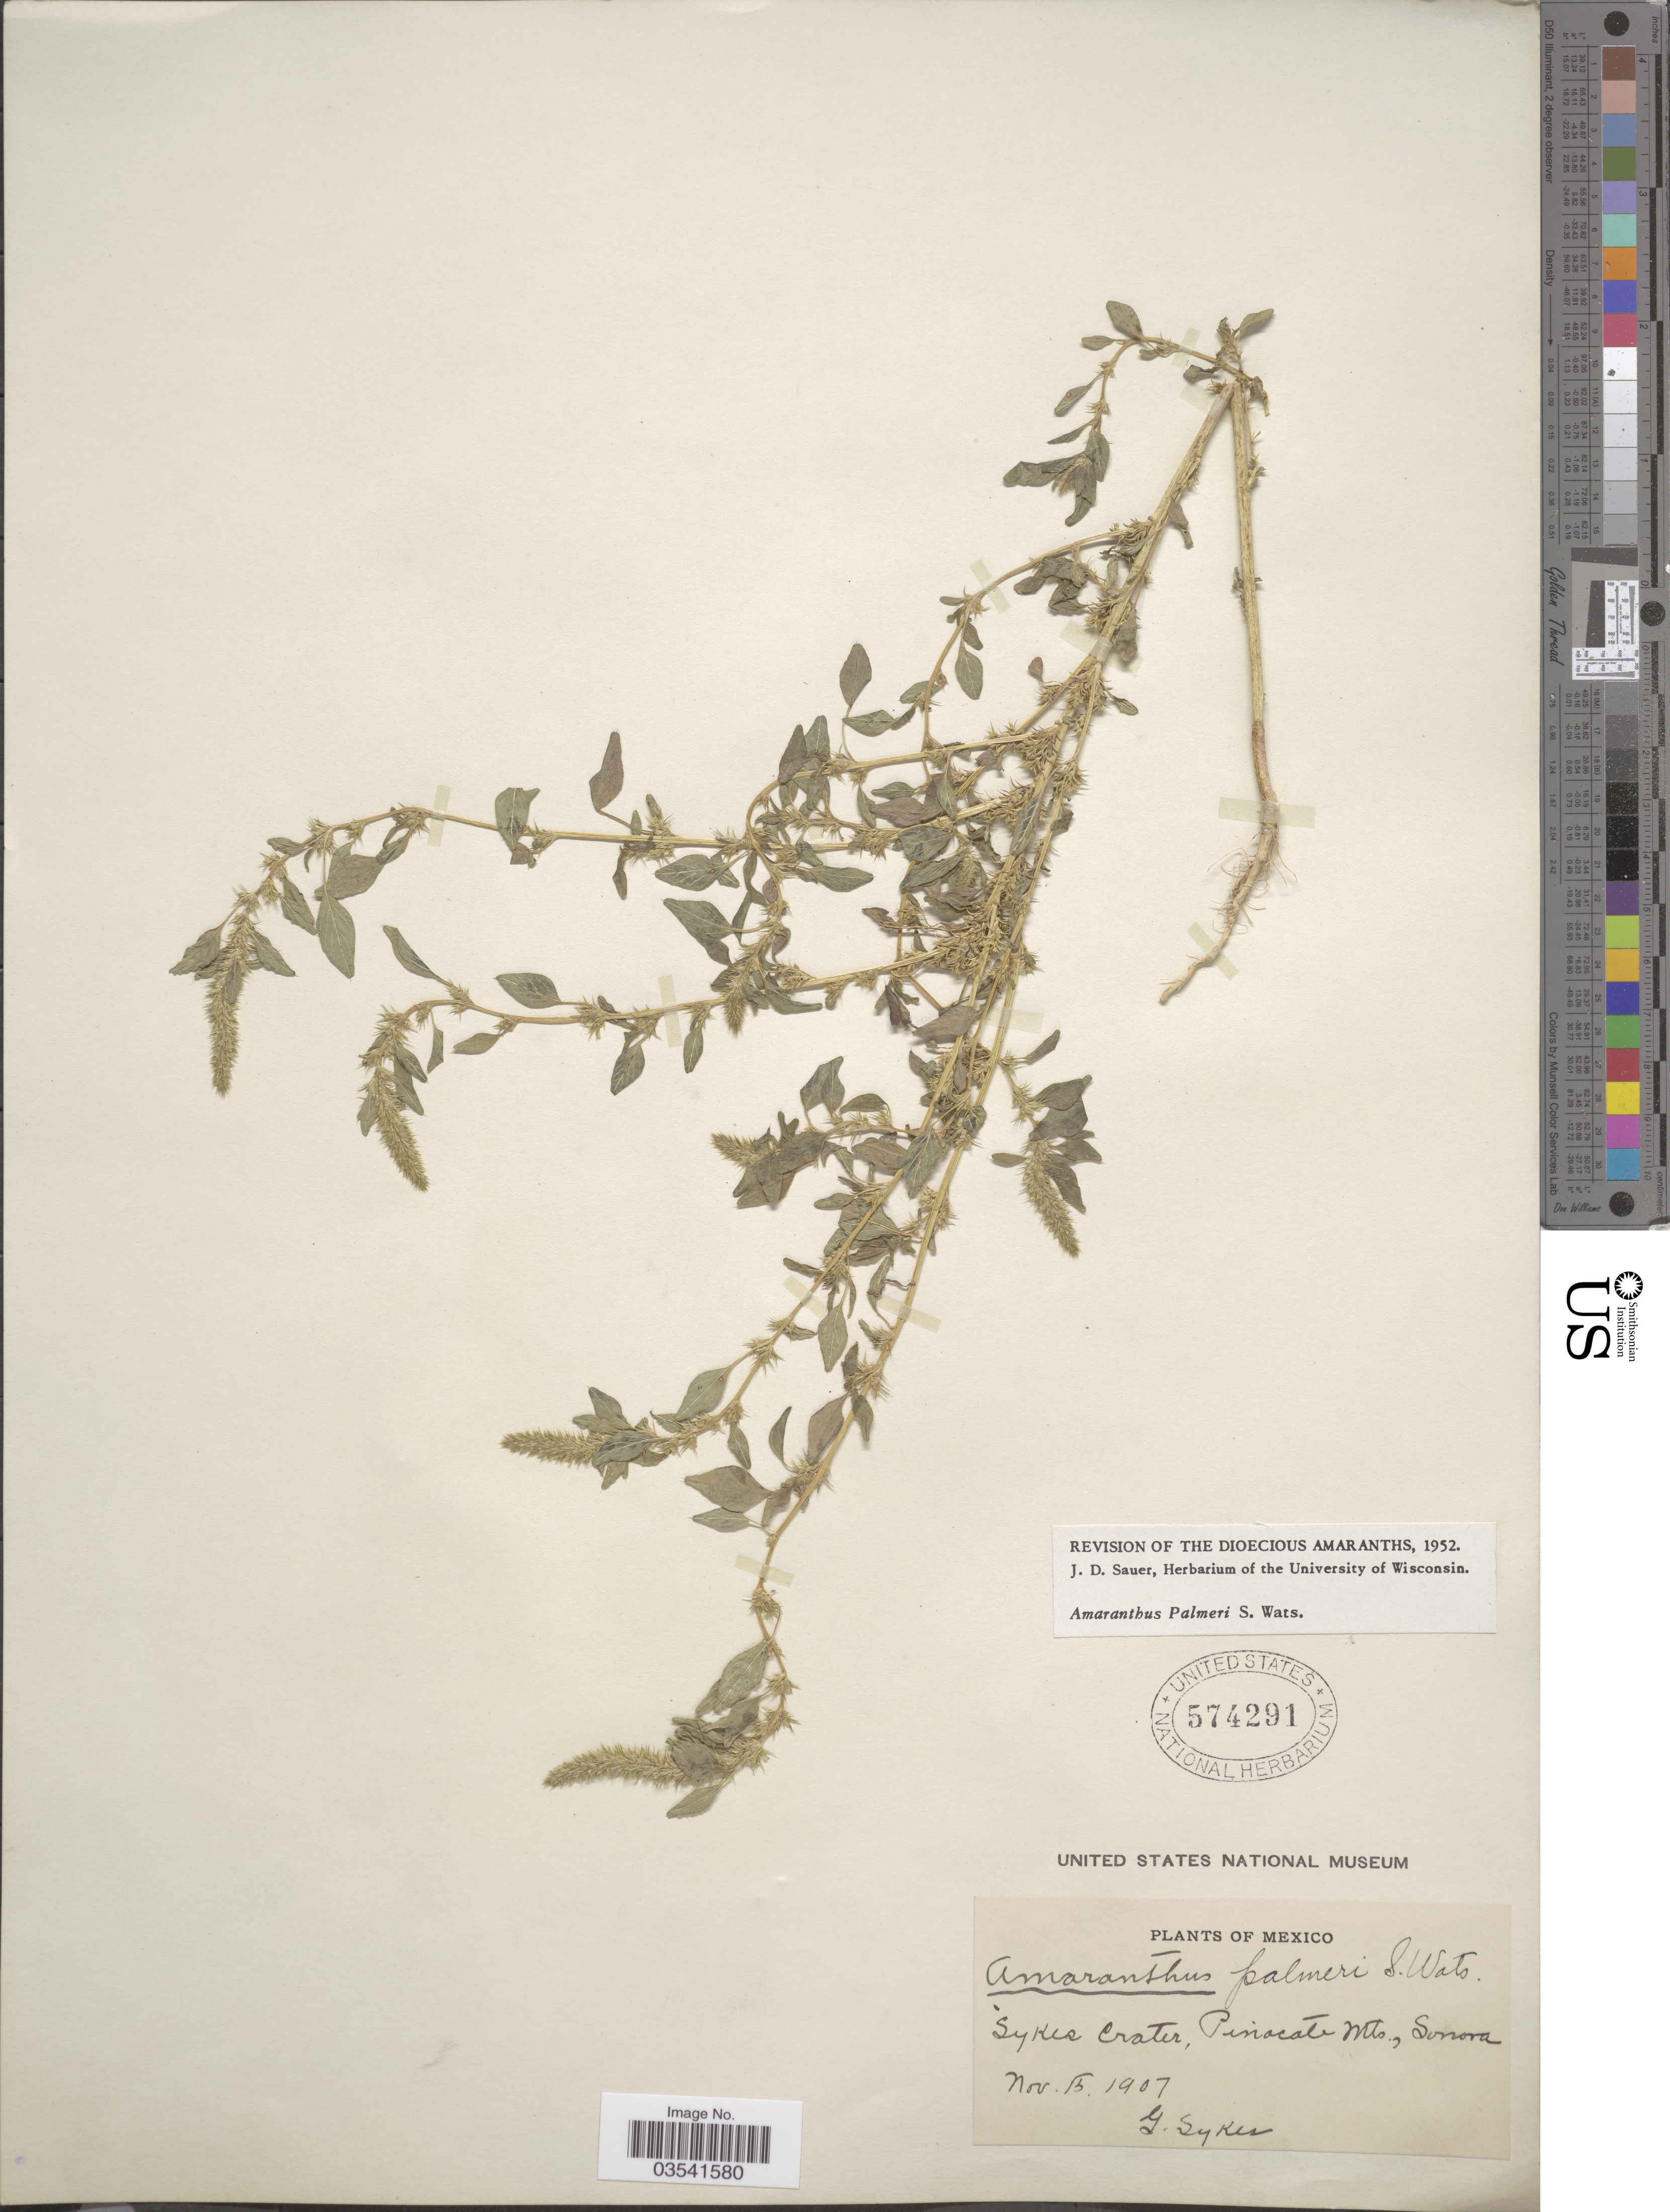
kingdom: Plantae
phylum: Tracheophyta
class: Magnoliopsida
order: Caryophyllales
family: Amaranthaceae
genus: Amaranthus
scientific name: Amaranthus palmeri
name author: S. Watson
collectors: G. Sykes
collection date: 1907-11-15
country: Mexico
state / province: Sonora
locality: Sykes Crater, Pinocate Mts.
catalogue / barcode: US 574291